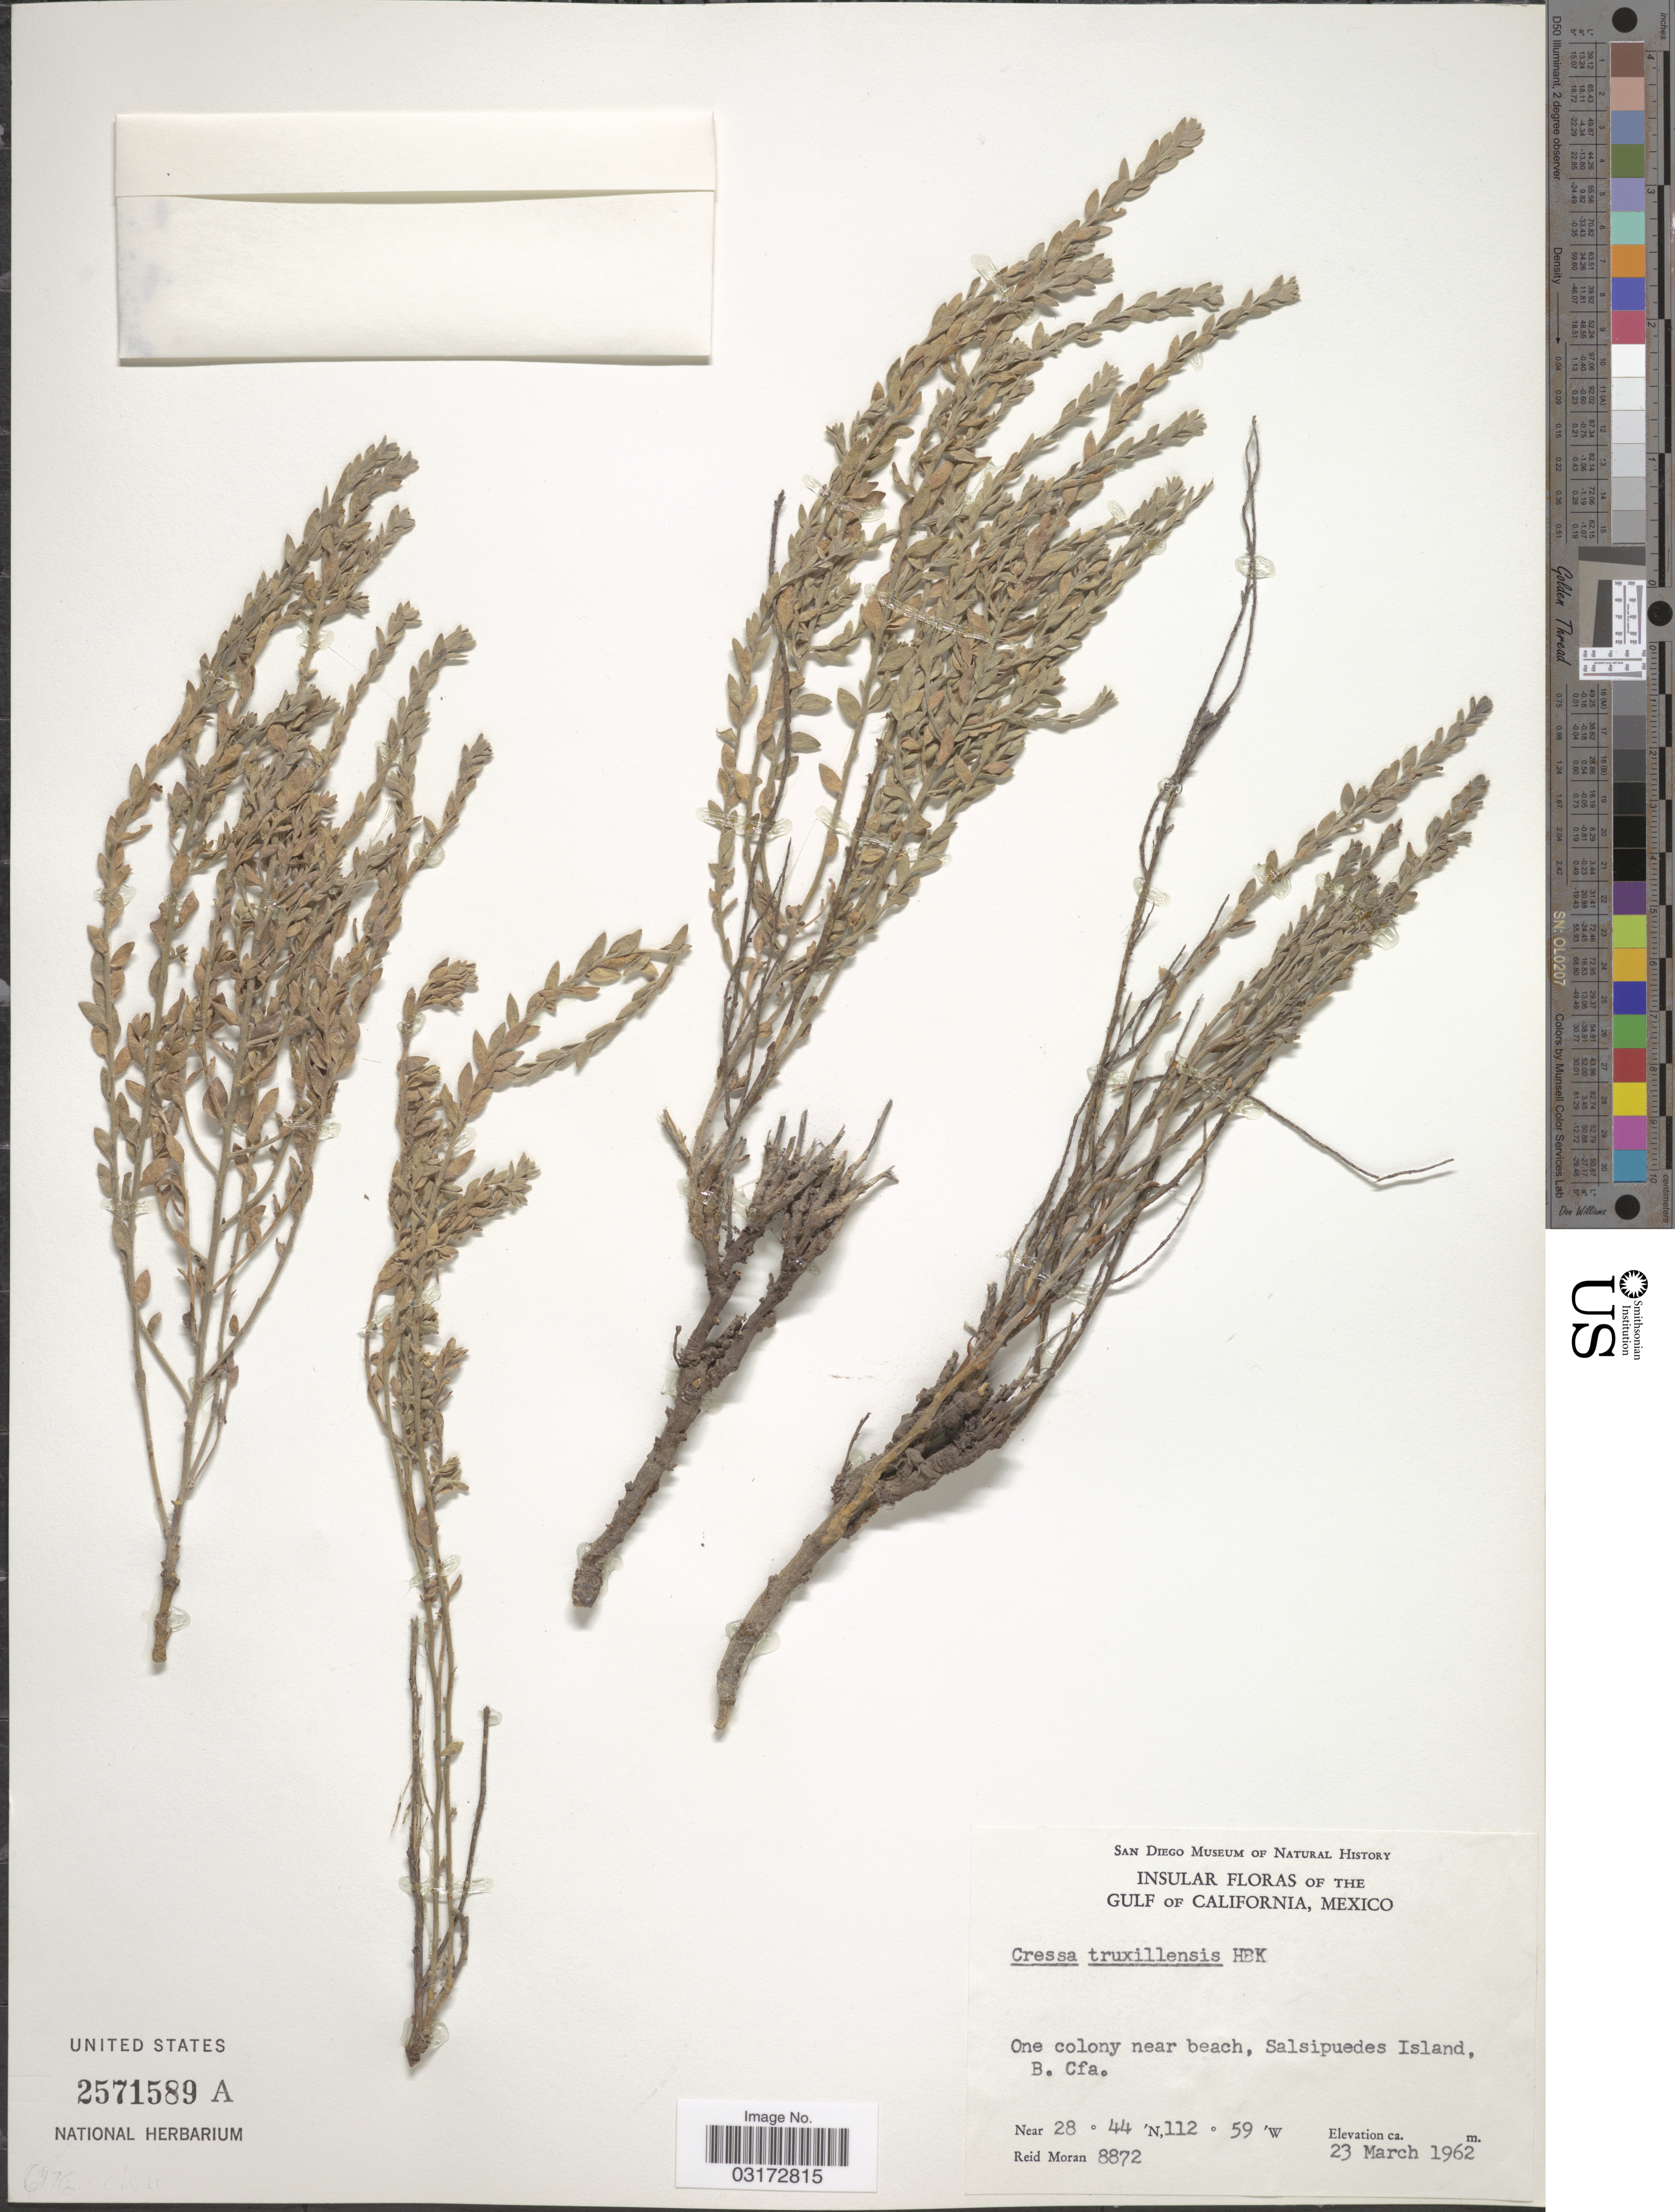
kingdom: Plantae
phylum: Tracheophyta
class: Magnoliopsida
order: Solanales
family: Convolvulaceae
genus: Cressa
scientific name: Cressa truxillensis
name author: Kunth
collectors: R. V. Moran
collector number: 8872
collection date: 1962-03-23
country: Mexico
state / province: Baja California Norte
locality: Gulf of California, One colony near beach, Salsipuedes Island.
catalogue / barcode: US 2571589A